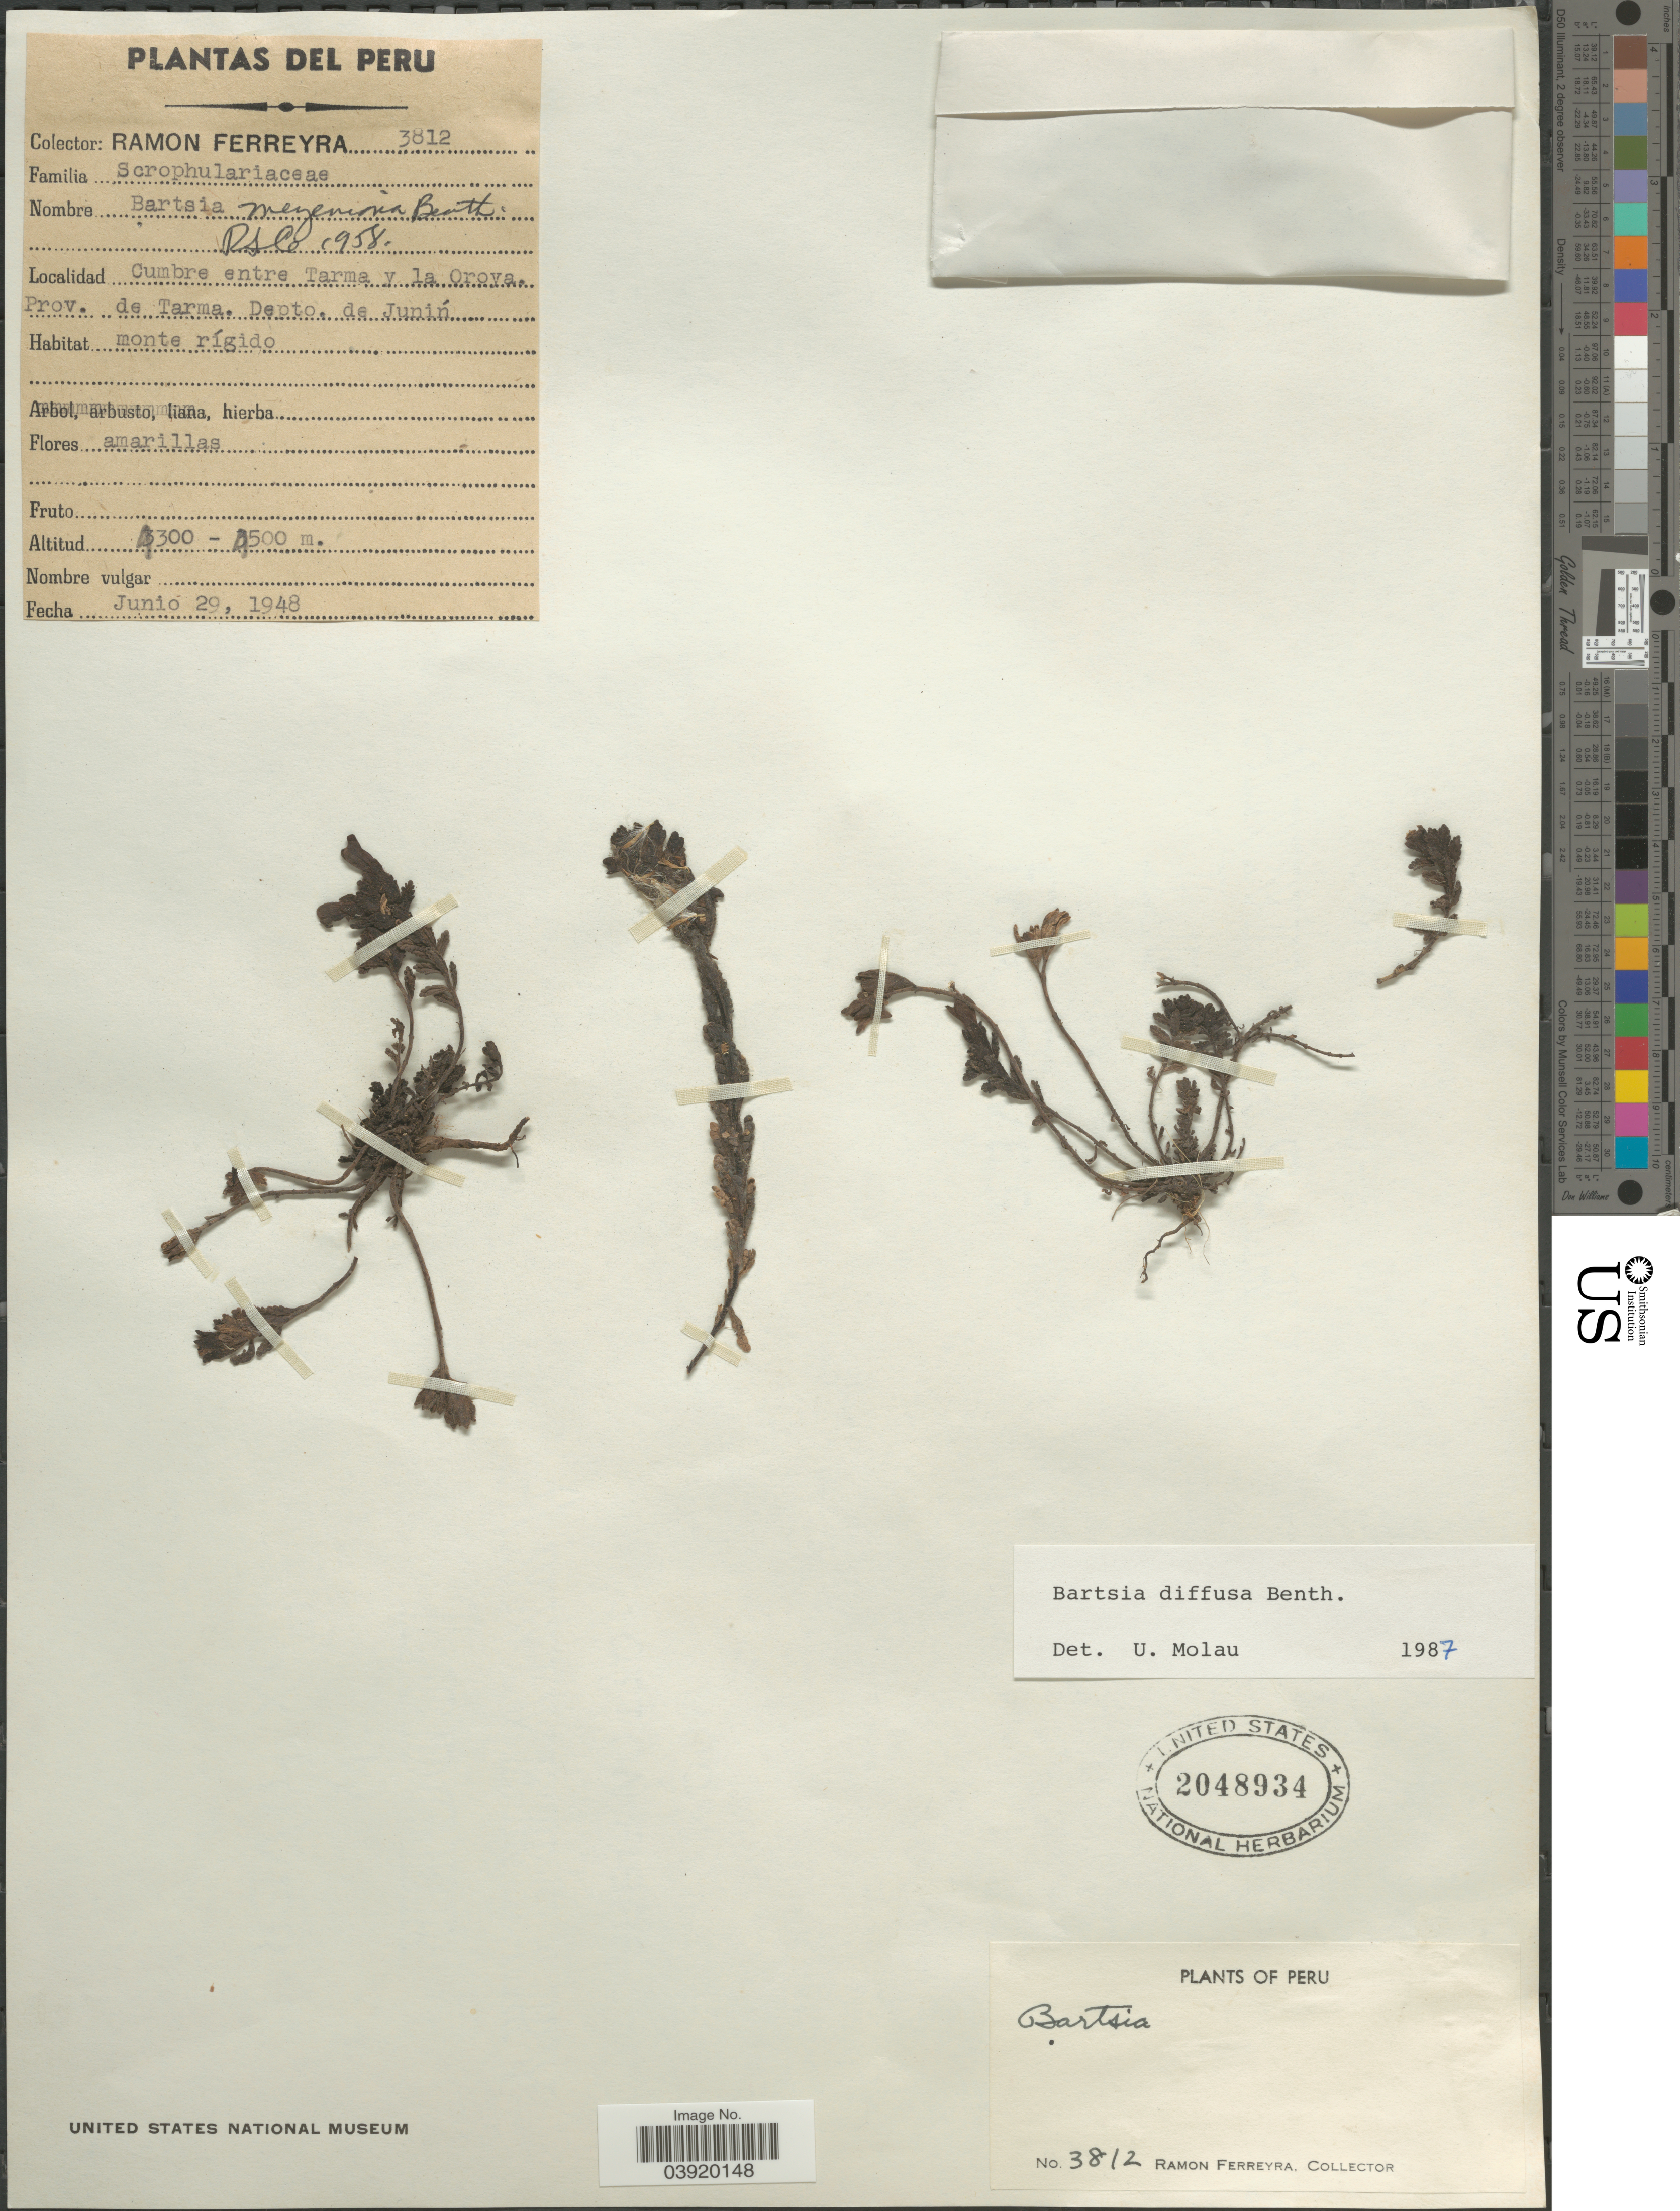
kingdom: Plantae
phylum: Tracheophyta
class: Magnoliopsida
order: Lamiales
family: Orobanchaceae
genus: Bartsia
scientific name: Bartsia diffusa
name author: Benth.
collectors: R. A. Ferreyra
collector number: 3812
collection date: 1948-06-29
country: Peru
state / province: Junín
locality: Cumbre entre Tarma y la Orova. Prov. de Tarma. Depto. de Juniń.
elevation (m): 4300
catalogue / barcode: US 2048934